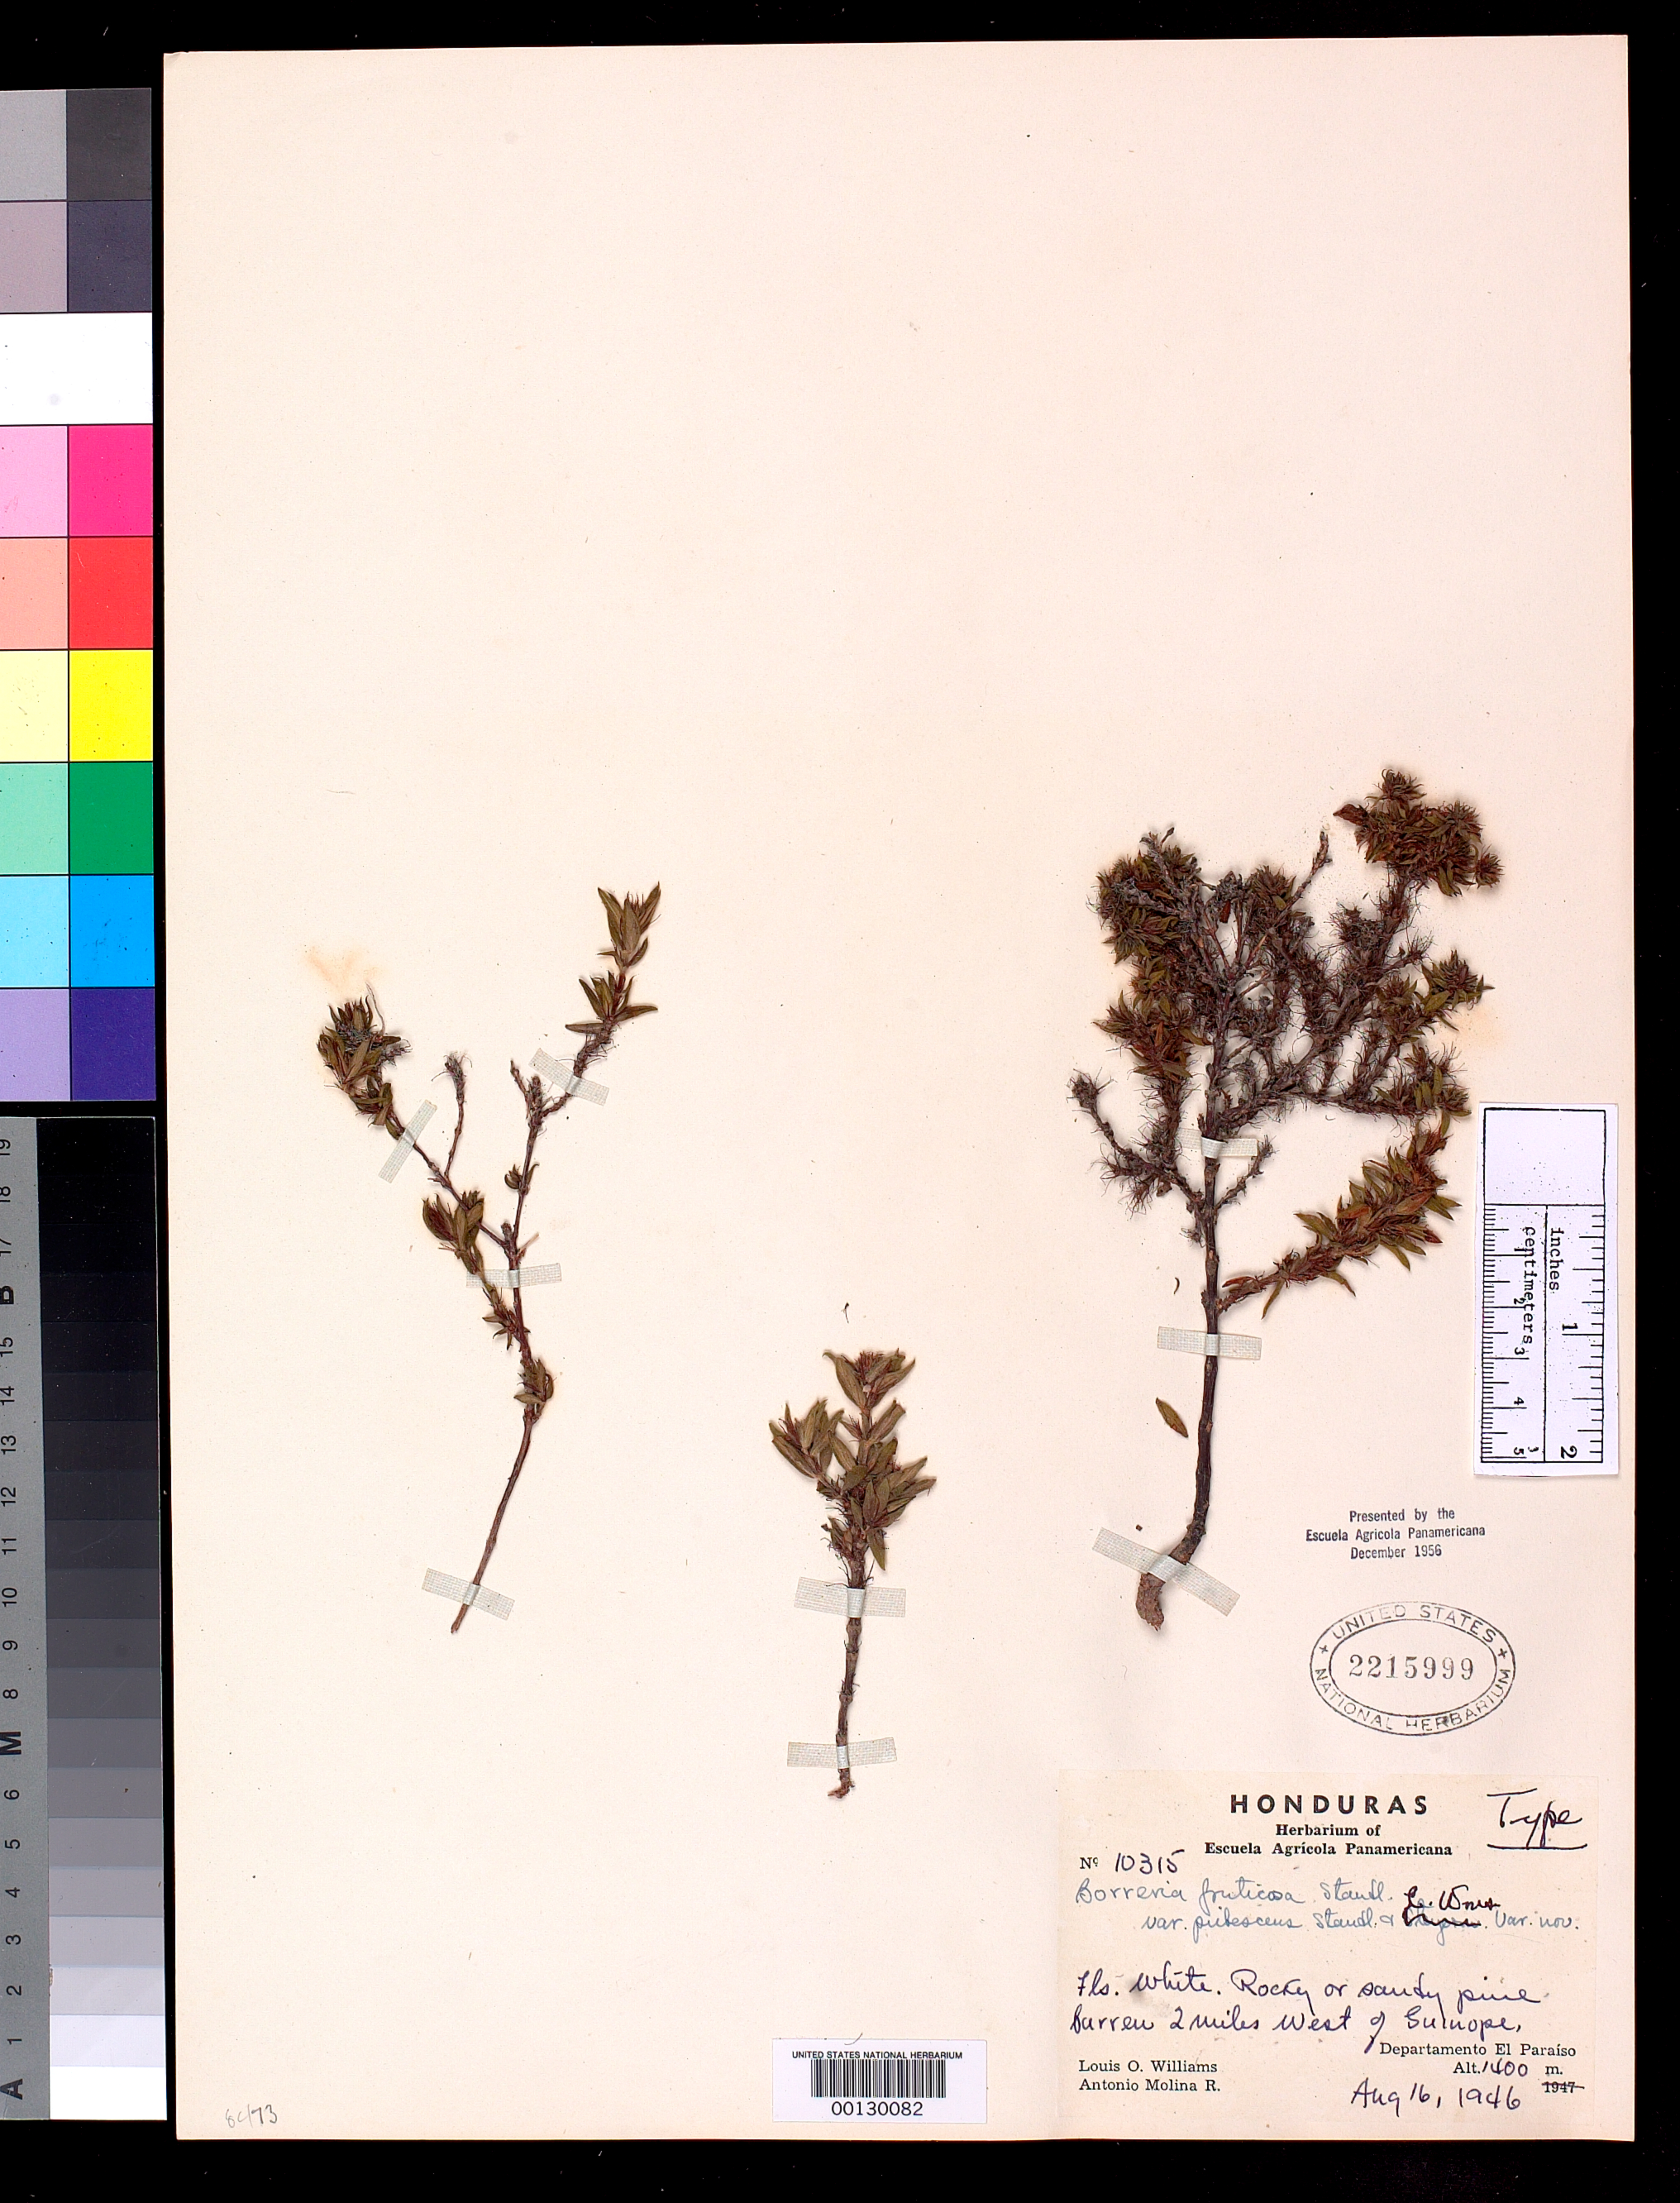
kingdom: Plantae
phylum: Tracheophyta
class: Magnoliopsida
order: Gentianales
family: Rubiaceae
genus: Borreria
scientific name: Borreria fruticosa var. pubescens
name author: Standl. & L.O. Williams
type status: Holotype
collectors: L. O. Williams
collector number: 10315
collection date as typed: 16 Aug 1946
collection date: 1946-08-16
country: Honduras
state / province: El Paraíso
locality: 2 miles W of Guinope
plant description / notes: "Presented by the Escuela Agricola Panamericana December 1956." Holotype, transferred from EAP to US (see Dorr et al. 2009, Taxon 58: 993-1001).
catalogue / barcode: US 2215999